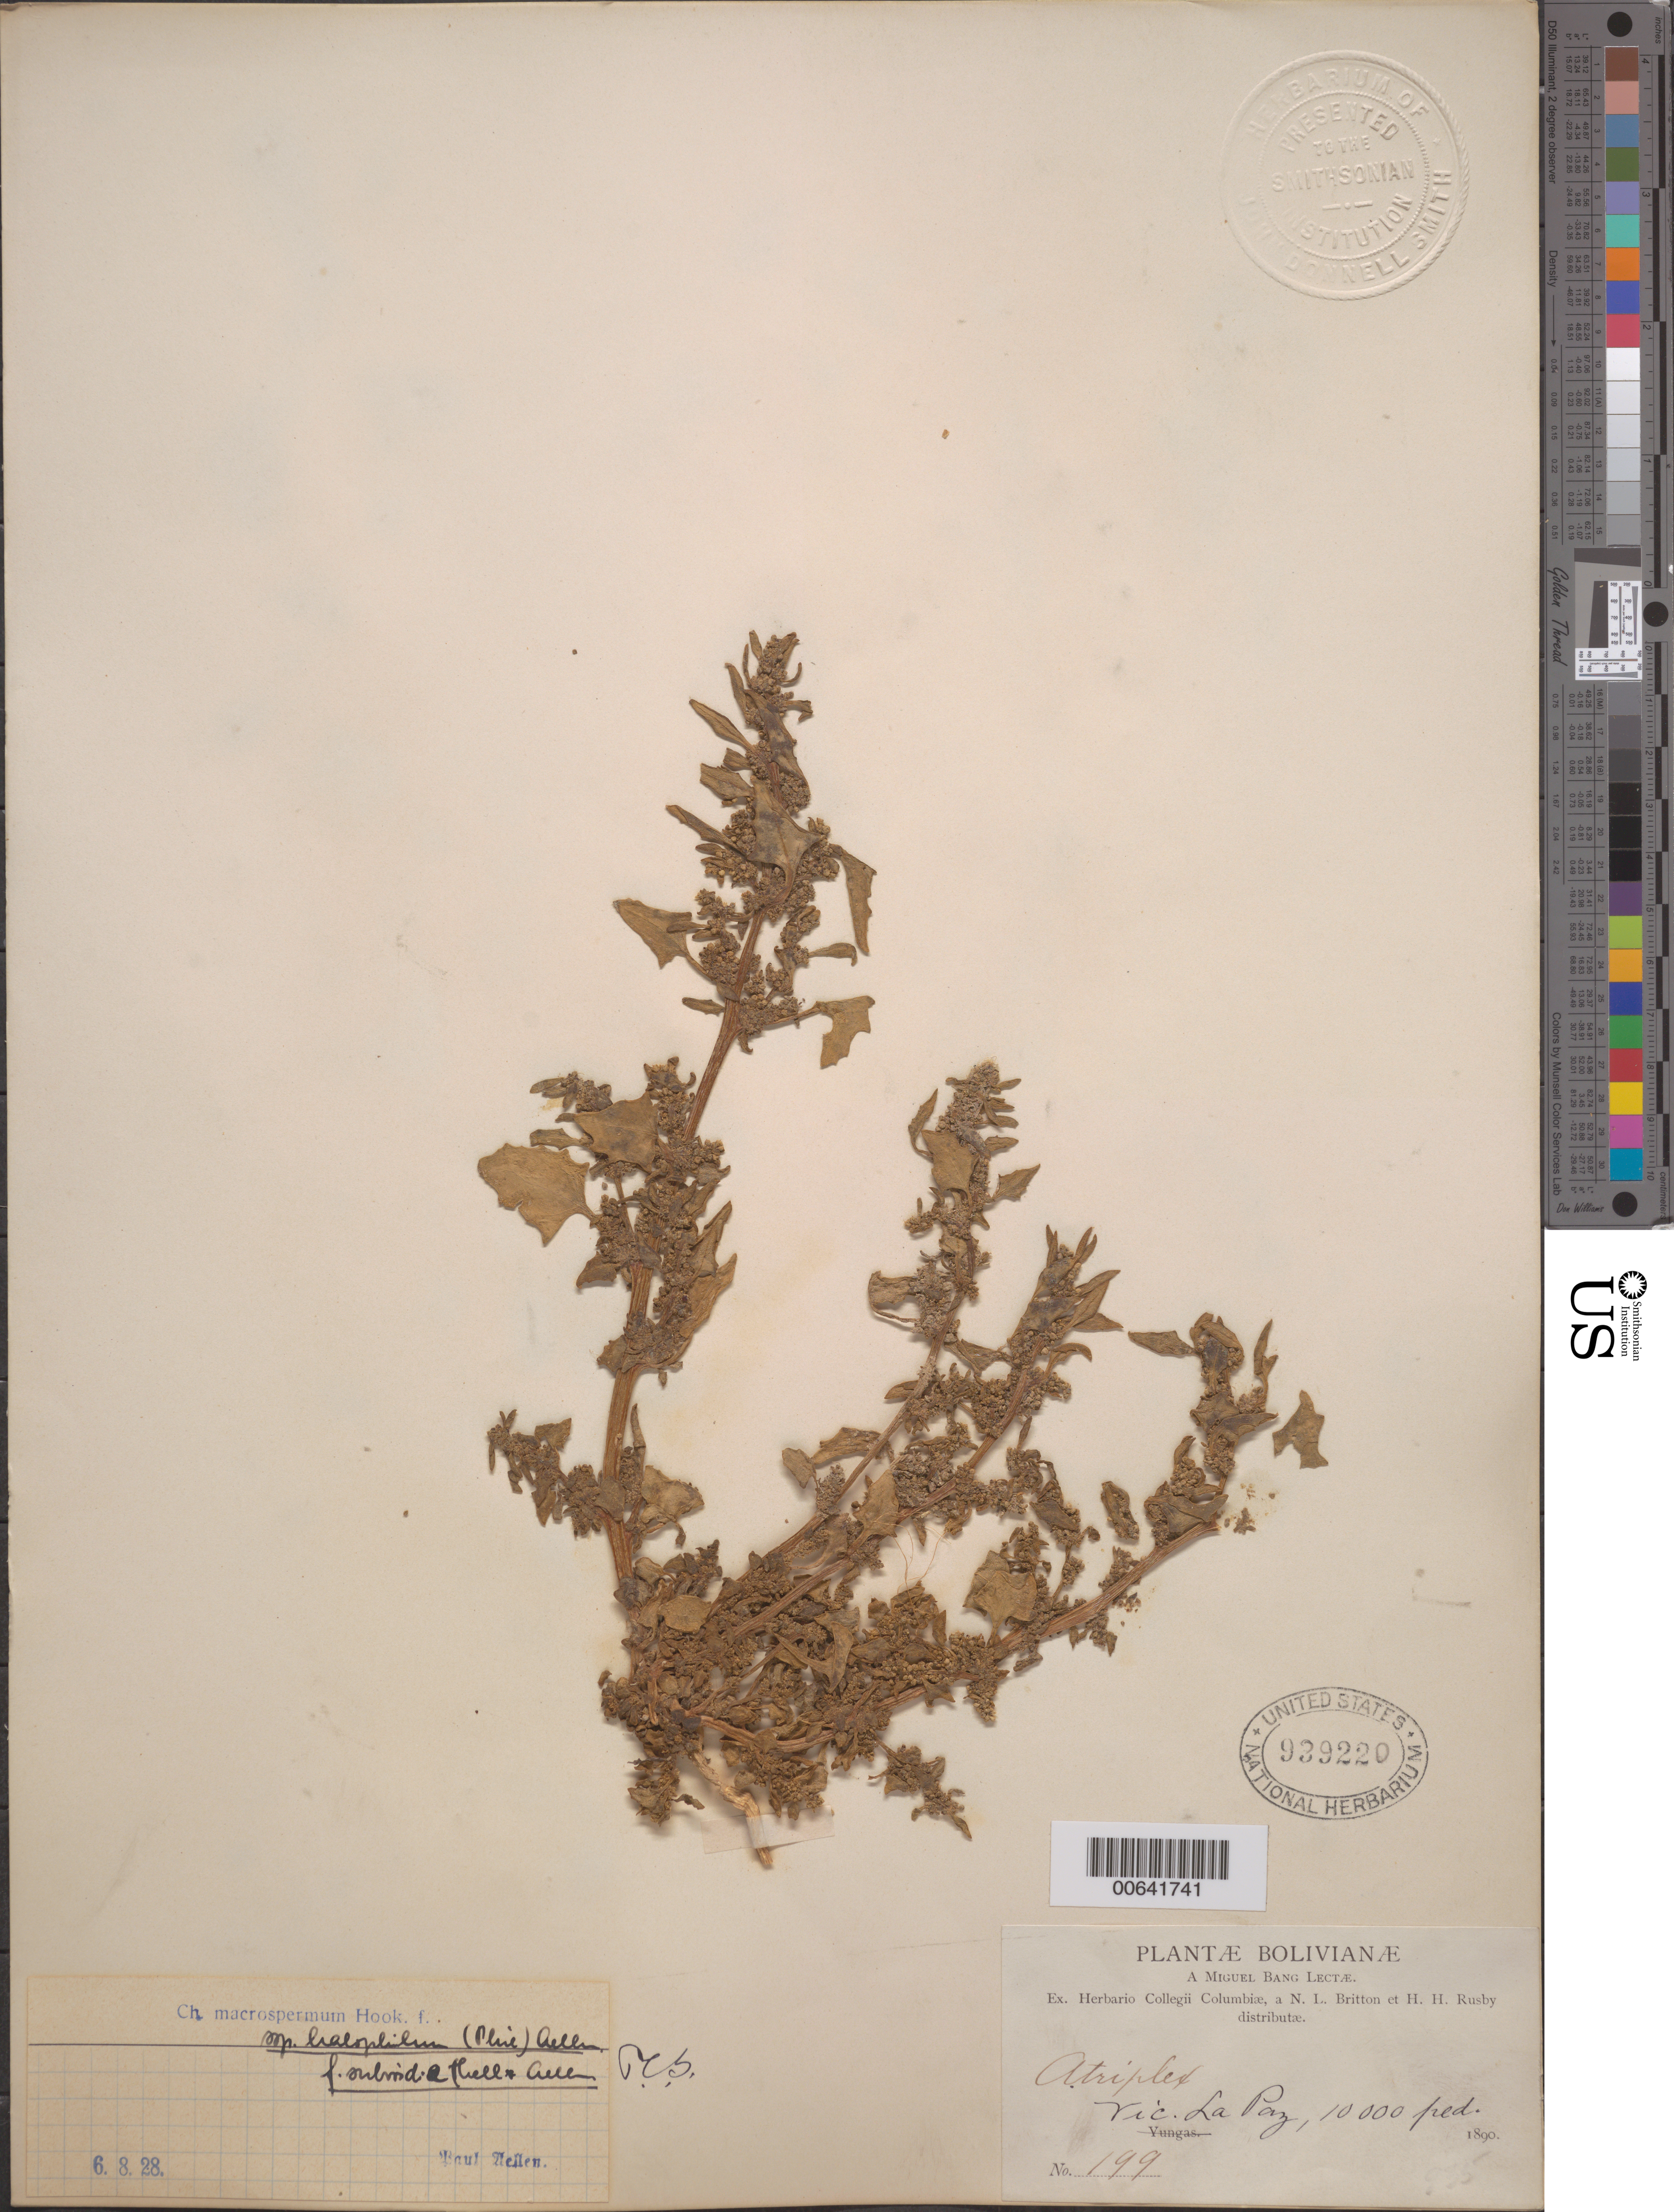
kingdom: Plantae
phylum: Tracheophyta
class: Magnoliopsida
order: Caryophyllales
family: Amaranthaceae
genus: Chenopodium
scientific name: Chenopodium macrospermum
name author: Hook. f.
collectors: M. Bang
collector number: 199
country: Bolivia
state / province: La Paz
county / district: Murillo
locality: Vic. de La Paz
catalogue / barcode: US 939220